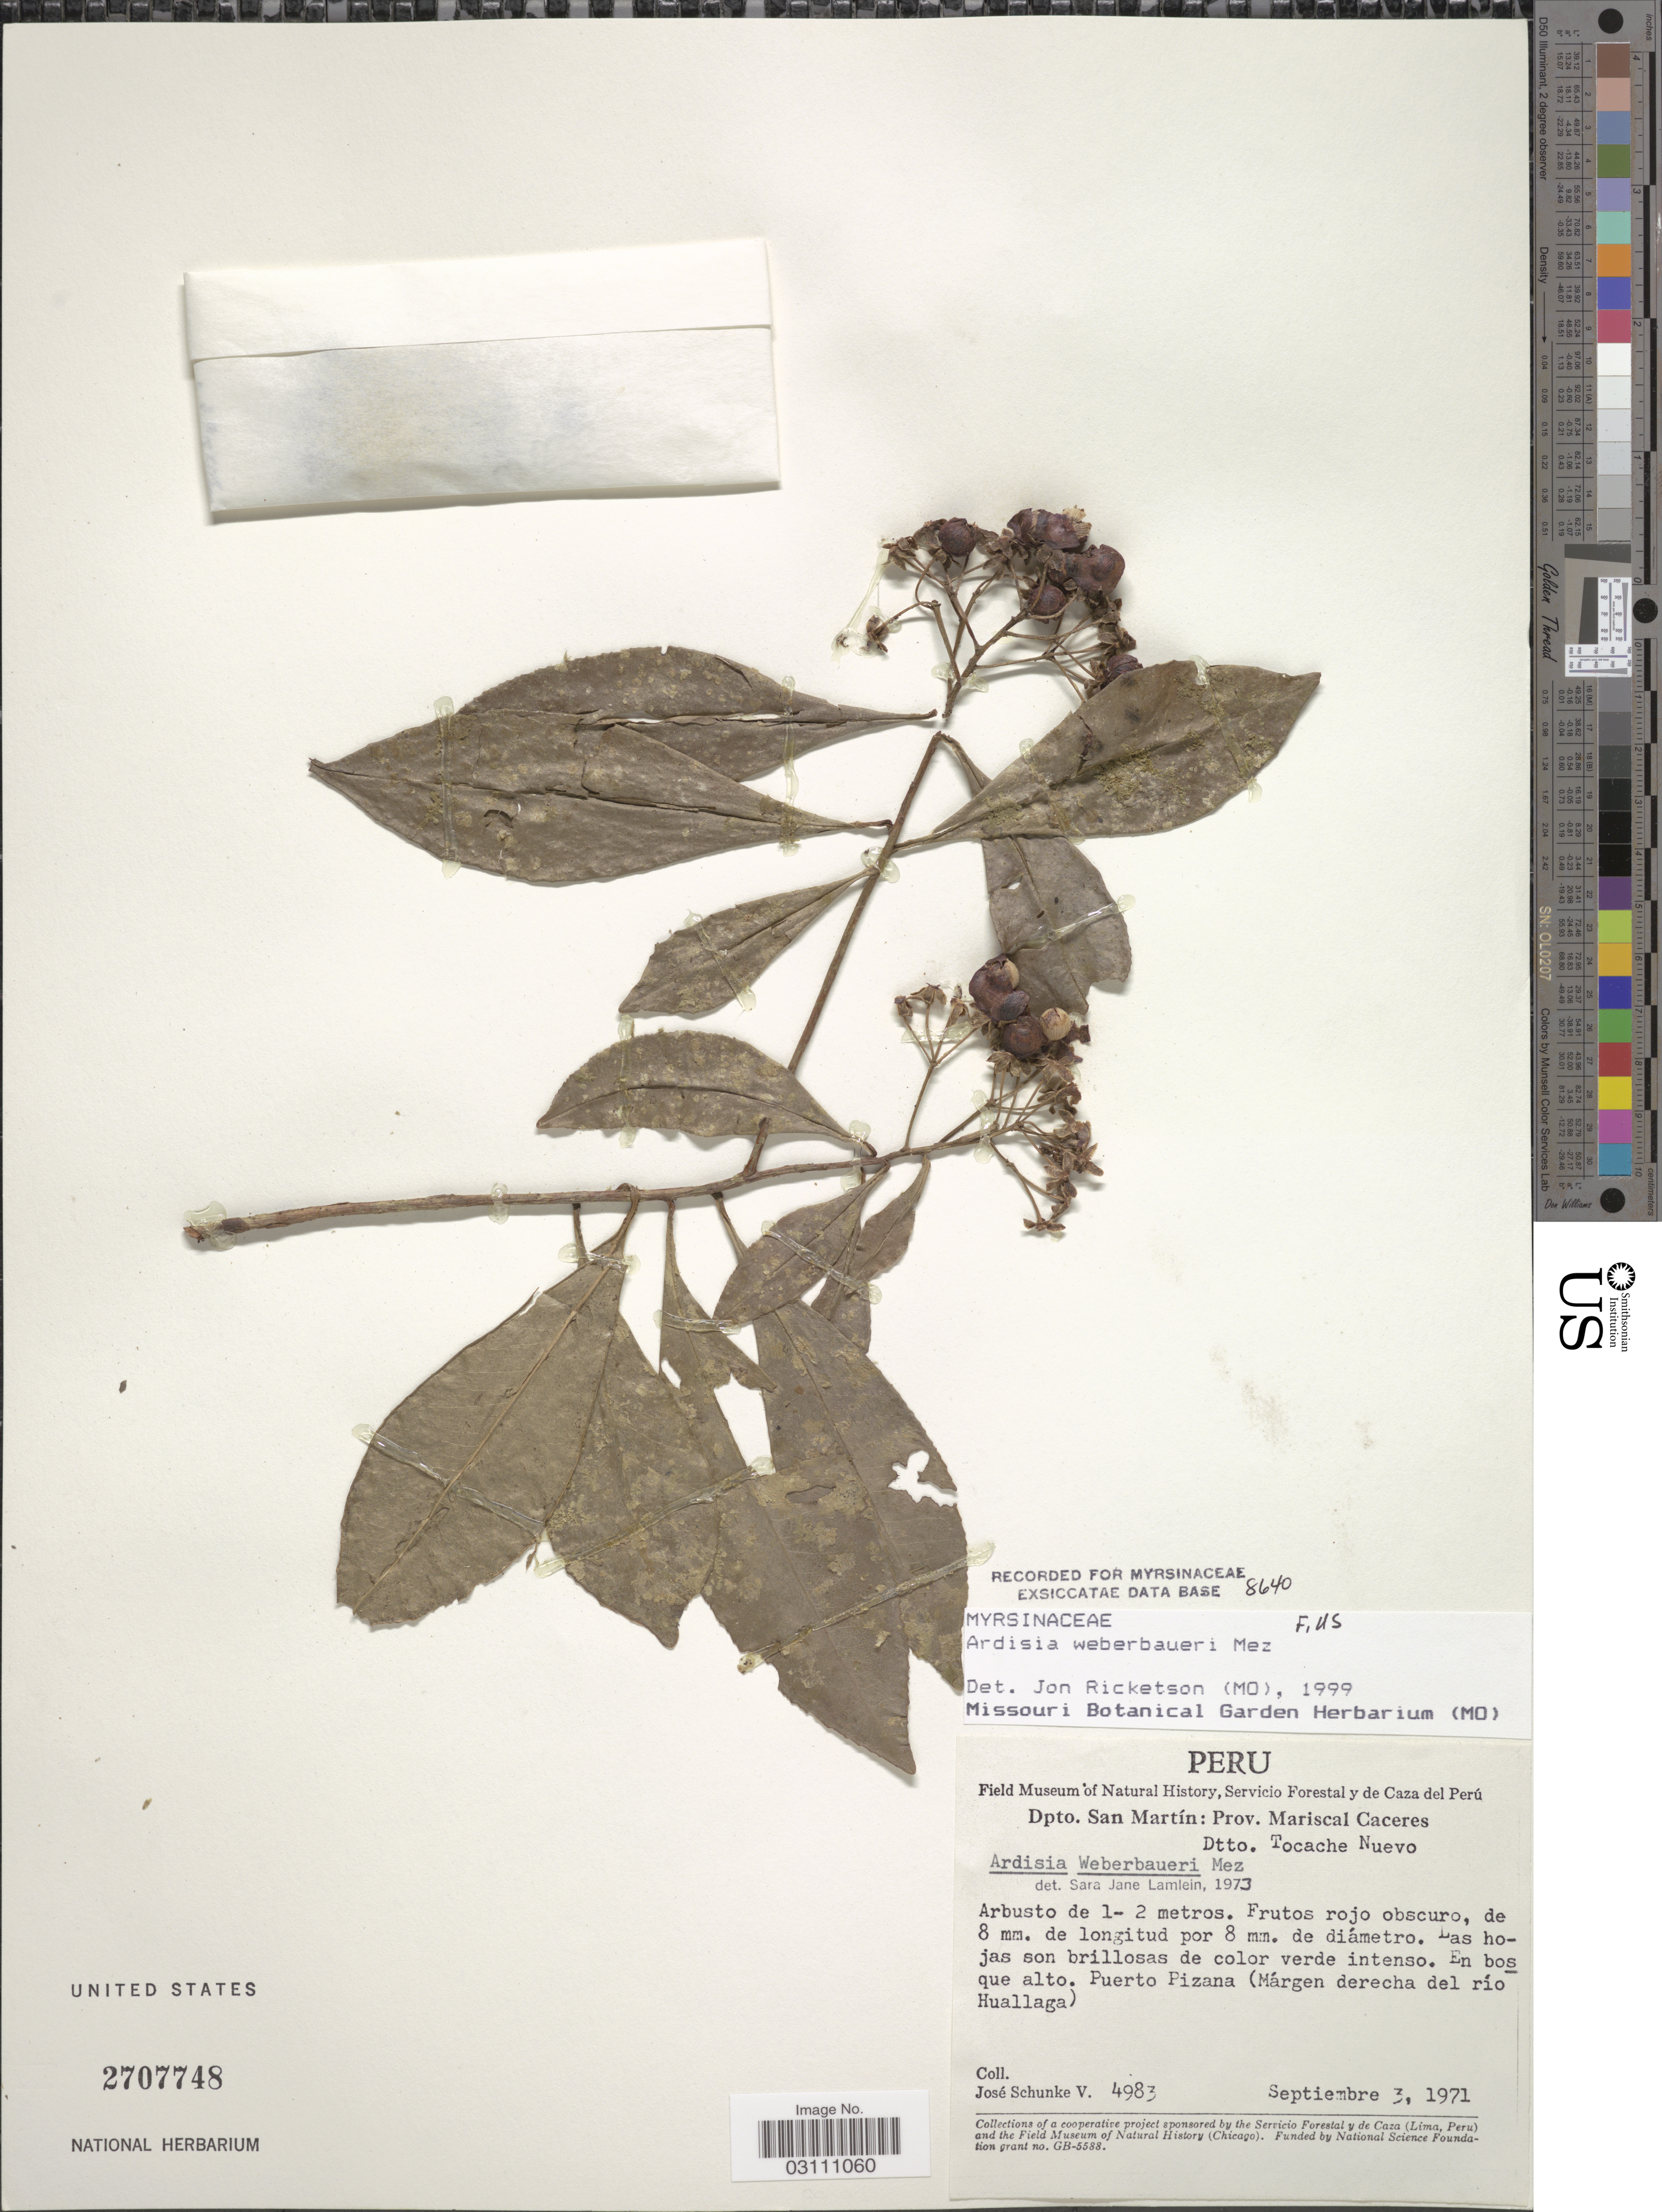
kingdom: Plantae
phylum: Tracheophyta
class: Magnoliopsida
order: Ericales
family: Primulaceae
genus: Ardisia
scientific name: Ardisia weberbaueri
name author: Mez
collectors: J. Schunke Vigo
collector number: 4983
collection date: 1971-09-03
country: Peru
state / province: San Martín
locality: Dpto. San Martín: Prov. Mariscal Caceres. Dtto. Tocache Nuevo. Puerto Pizana (Márgen derecha del río Huallaga).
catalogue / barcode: US 2707748